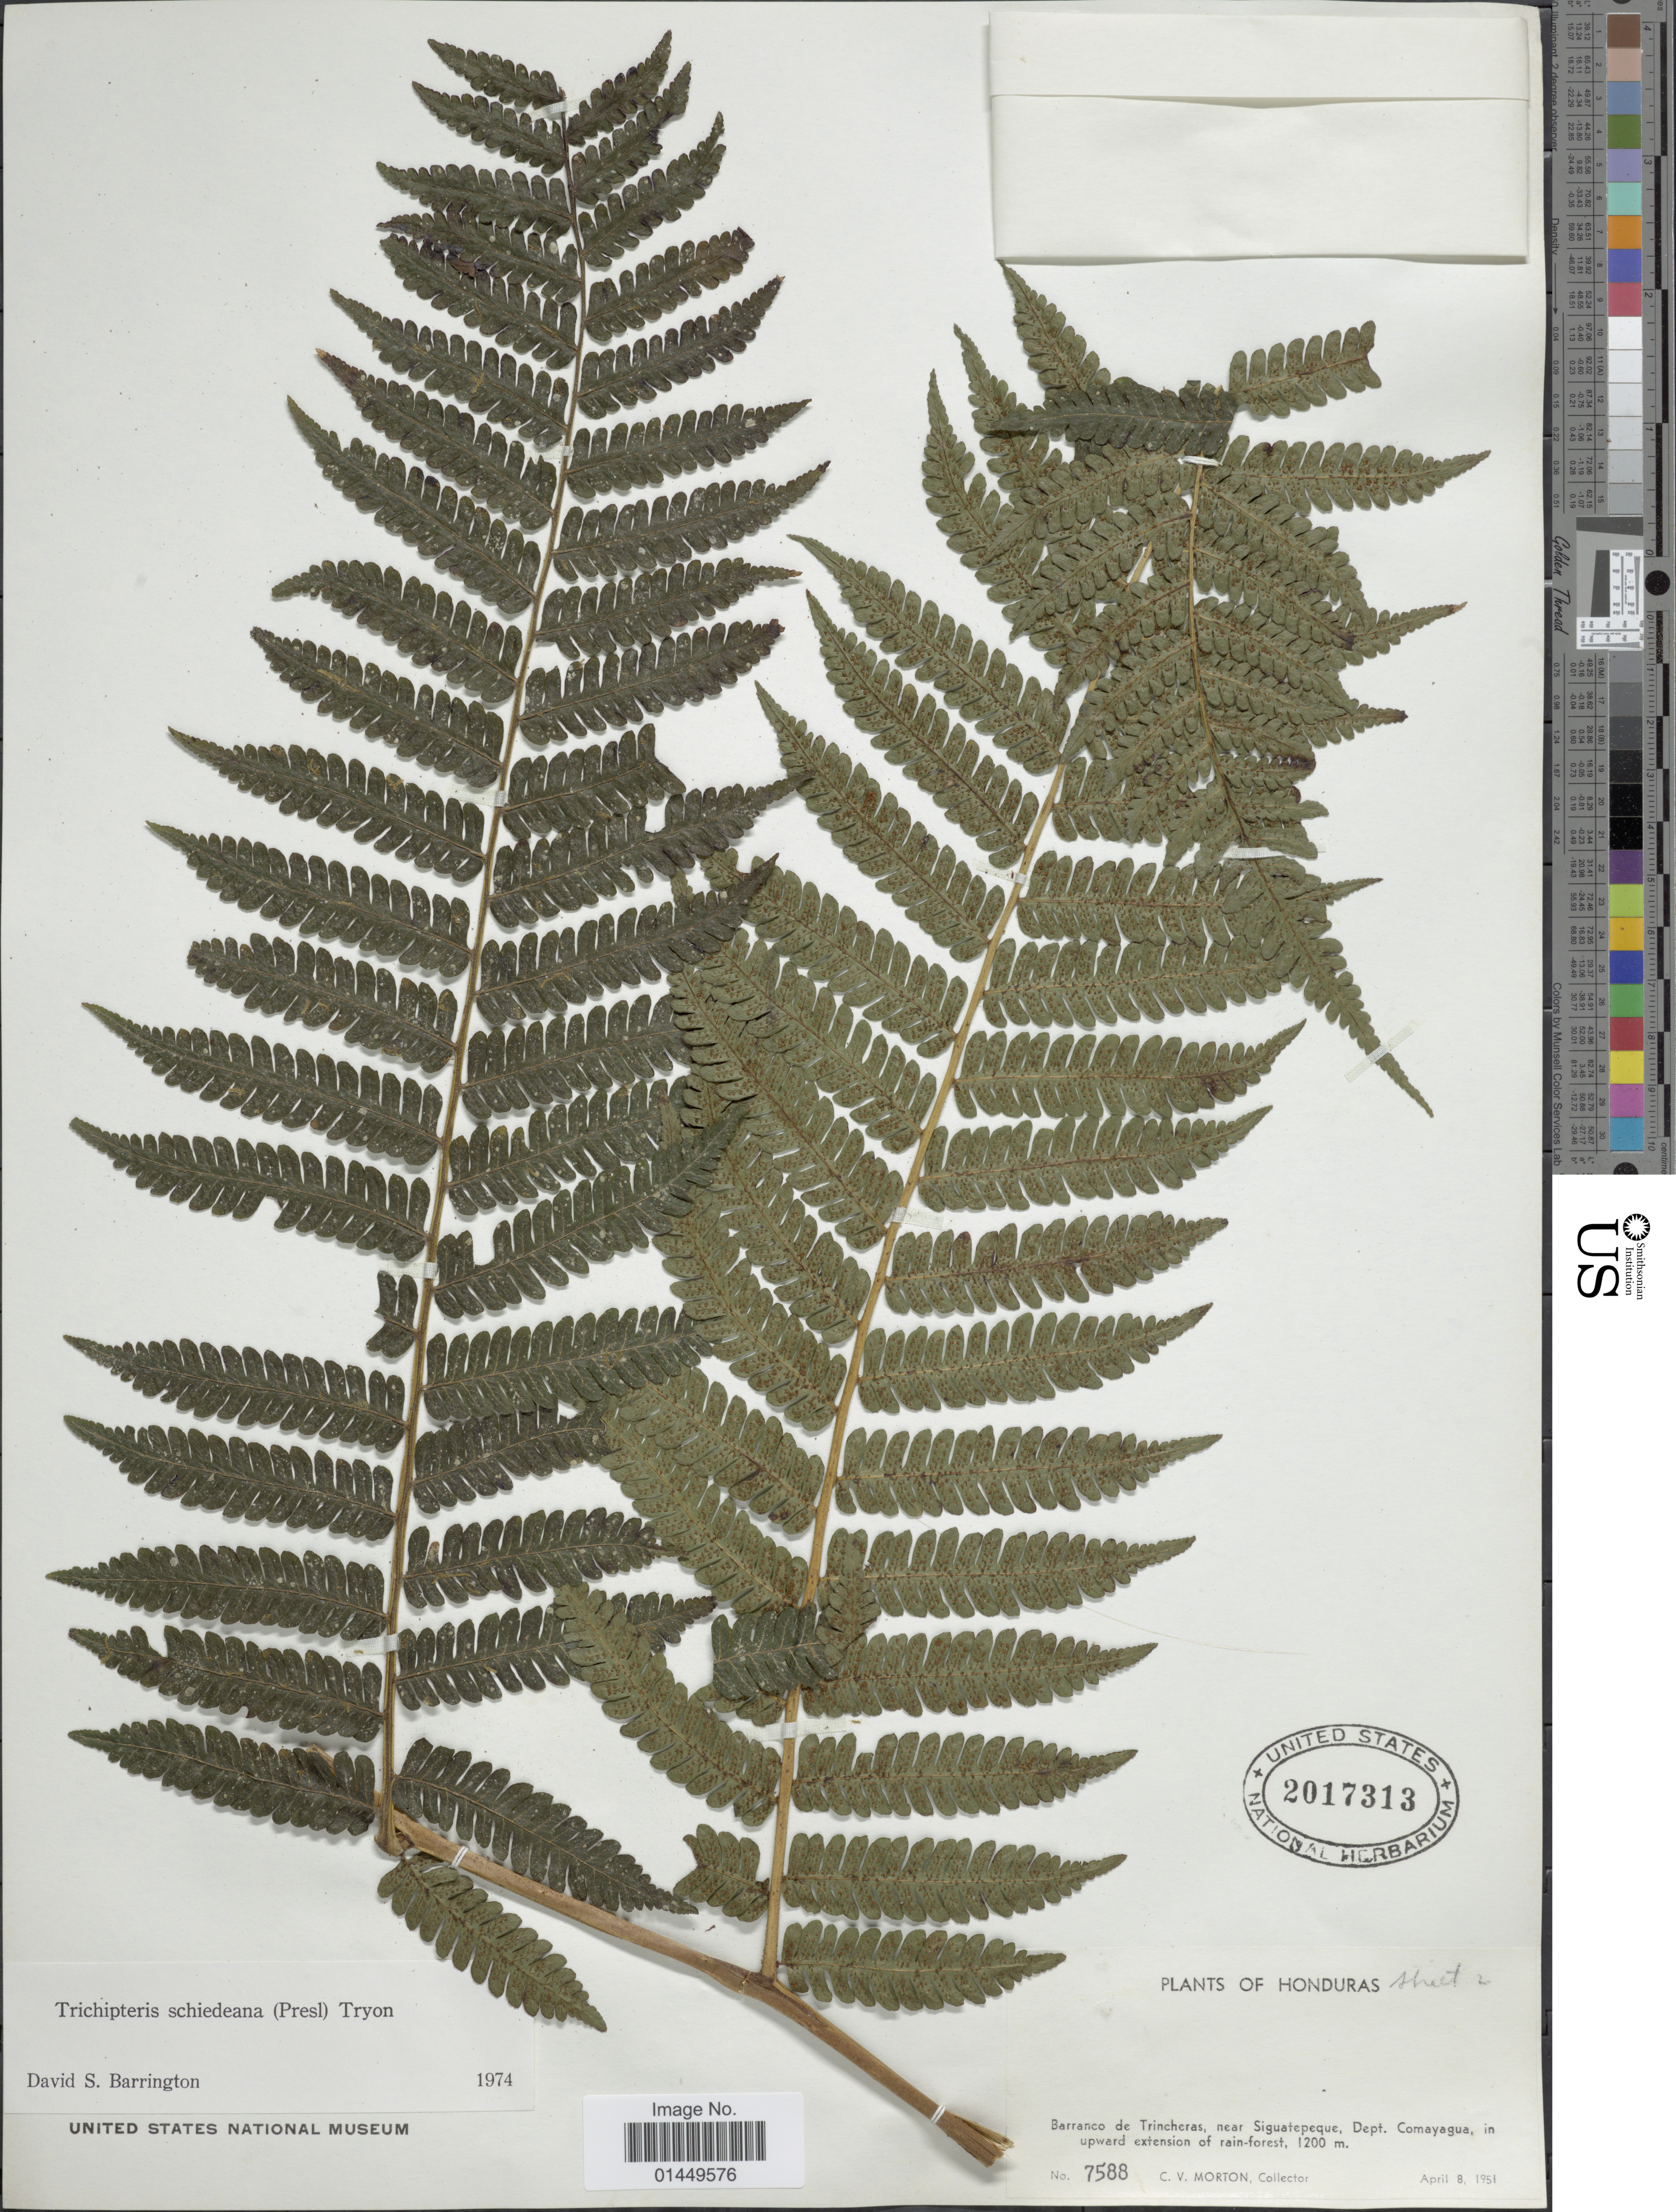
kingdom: Plantae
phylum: Tracheophyta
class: Polypodiopsida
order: Cyatheales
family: Cyatheaceae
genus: Cyathea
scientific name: Cyathea schiedeana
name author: (C. Presl) Domin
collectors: C. V. Morton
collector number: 7588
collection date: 1951-04-08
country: Honduras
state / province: Comayagua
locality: Barranco de Trincheras, near Siguatepeque, Dept. Comayagua, in upward extension of rain-forest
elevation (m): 1200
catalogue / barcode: US 2017313